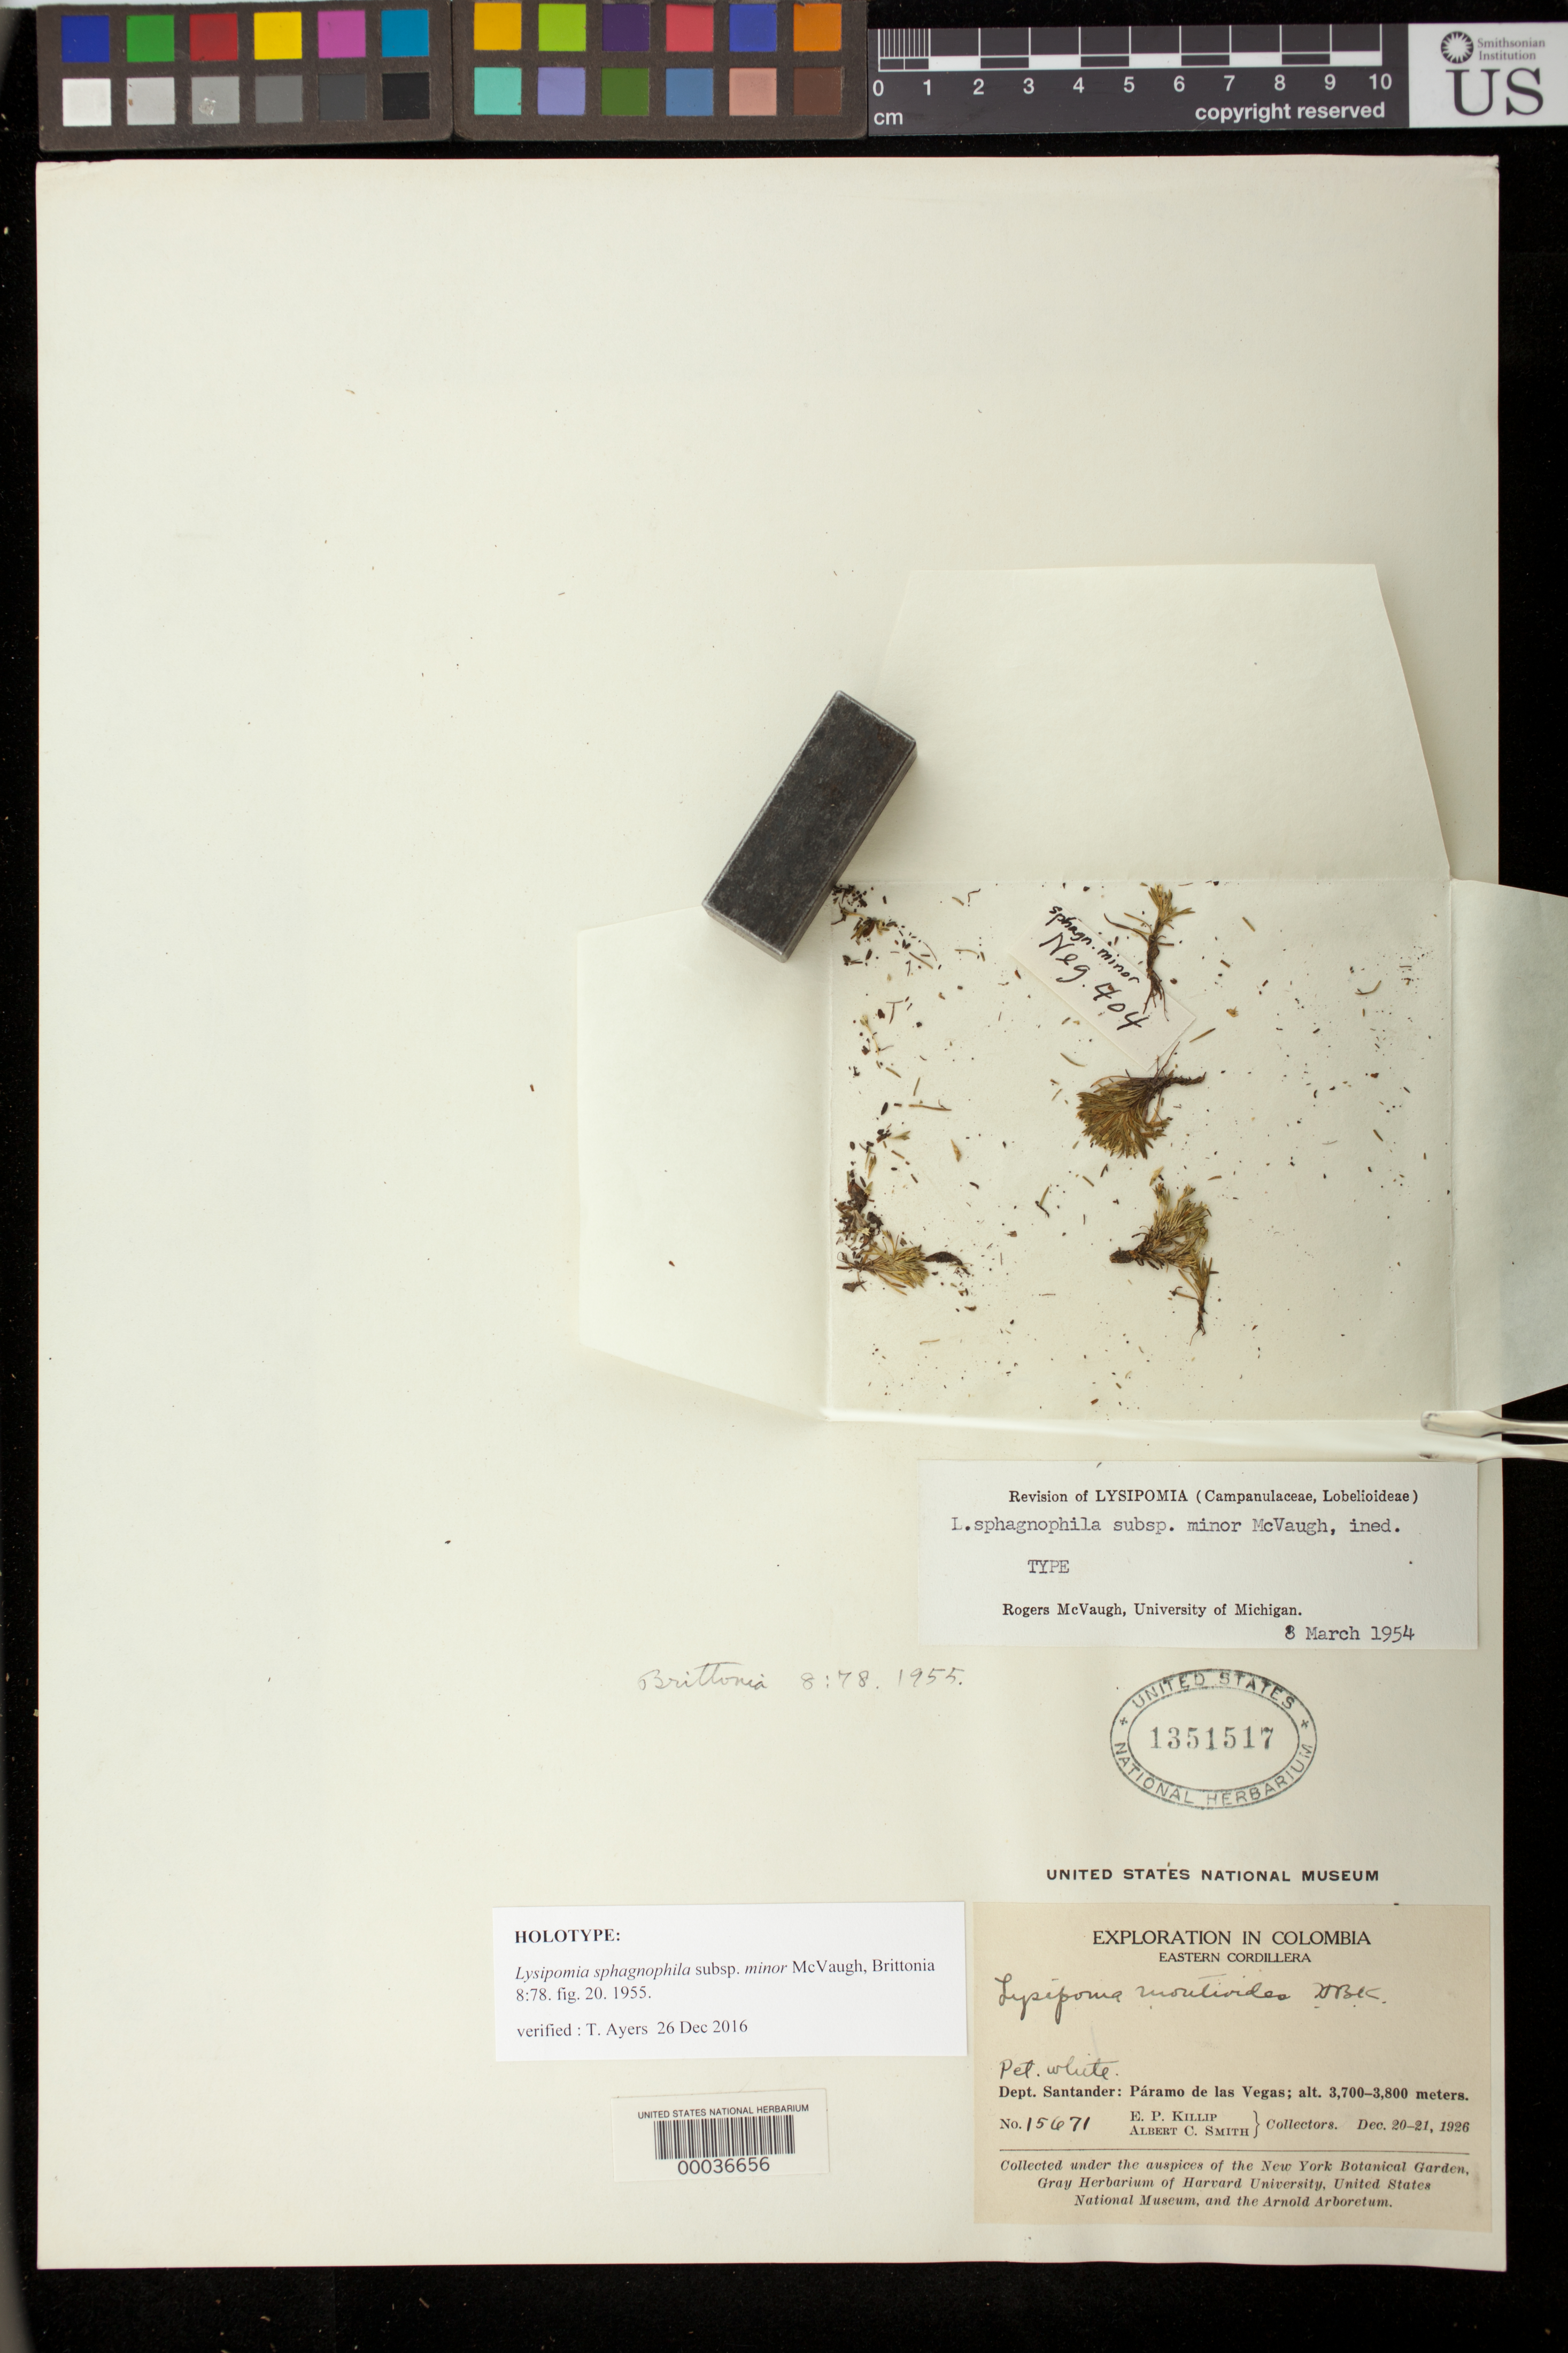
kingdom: Plantae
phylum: Tracheophyta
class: Magnoliopsida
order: Asterales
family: Campanulaceae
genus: Lysipomia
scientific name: Lysipomia sphagnophila subsp. minor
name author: McVaugh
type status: Holotype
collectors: E. P. Killip & A. C. Smith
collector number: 15671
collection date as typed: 20 Dec 1926 to 21 Dec 1926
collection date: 1926-12-20/1926-12-21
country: Colombia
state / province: Santander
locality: Dept. Santander: Páramo de Las Vegas.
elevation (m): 3700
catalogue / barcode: US 1351517